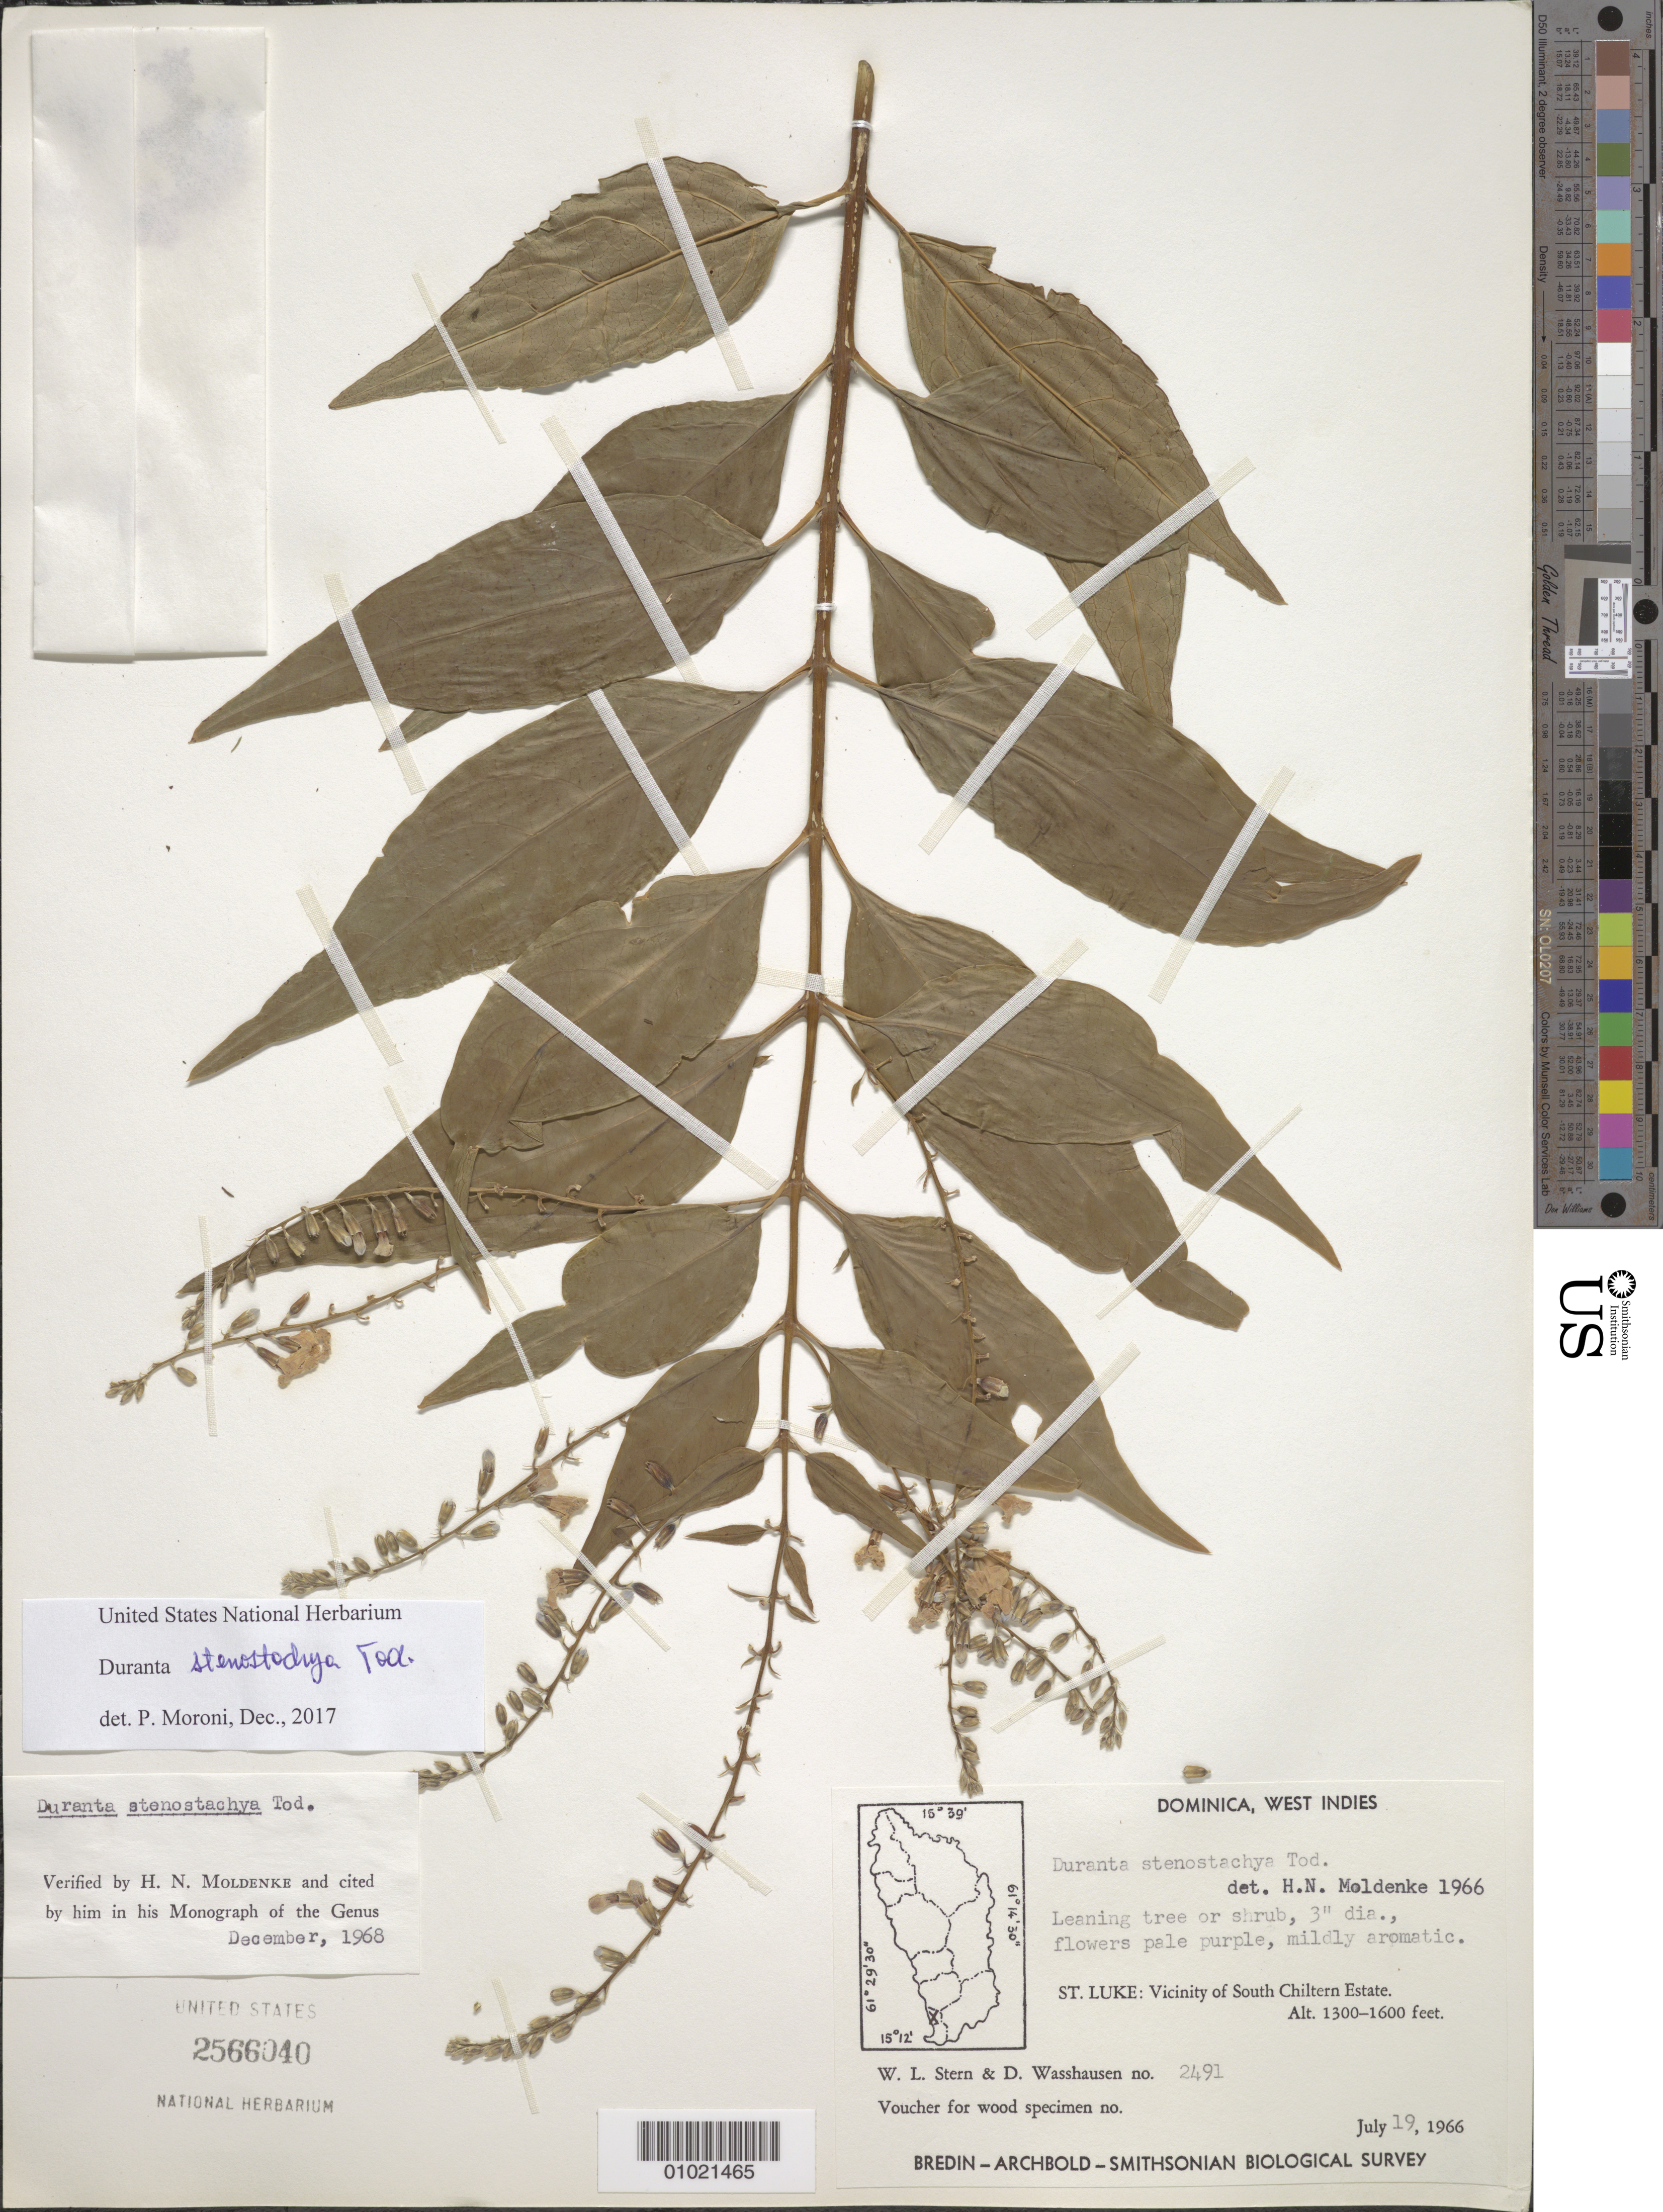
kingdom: Plantae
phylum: Tracheophyta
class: Magnoliopsida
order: Lamiales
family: Verbenaceae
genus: Duranta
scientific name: Duranta stenostachya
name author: Tod.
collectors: W. L. Stern & D. C. Wasshausen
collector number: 2491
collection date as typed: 19 Jul 1966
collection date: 1966-07-19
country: Dominica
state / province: St. Luke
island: Dominica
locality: Vicinity of South Chiltern Estate.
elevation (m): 396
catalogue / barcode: US 2566040